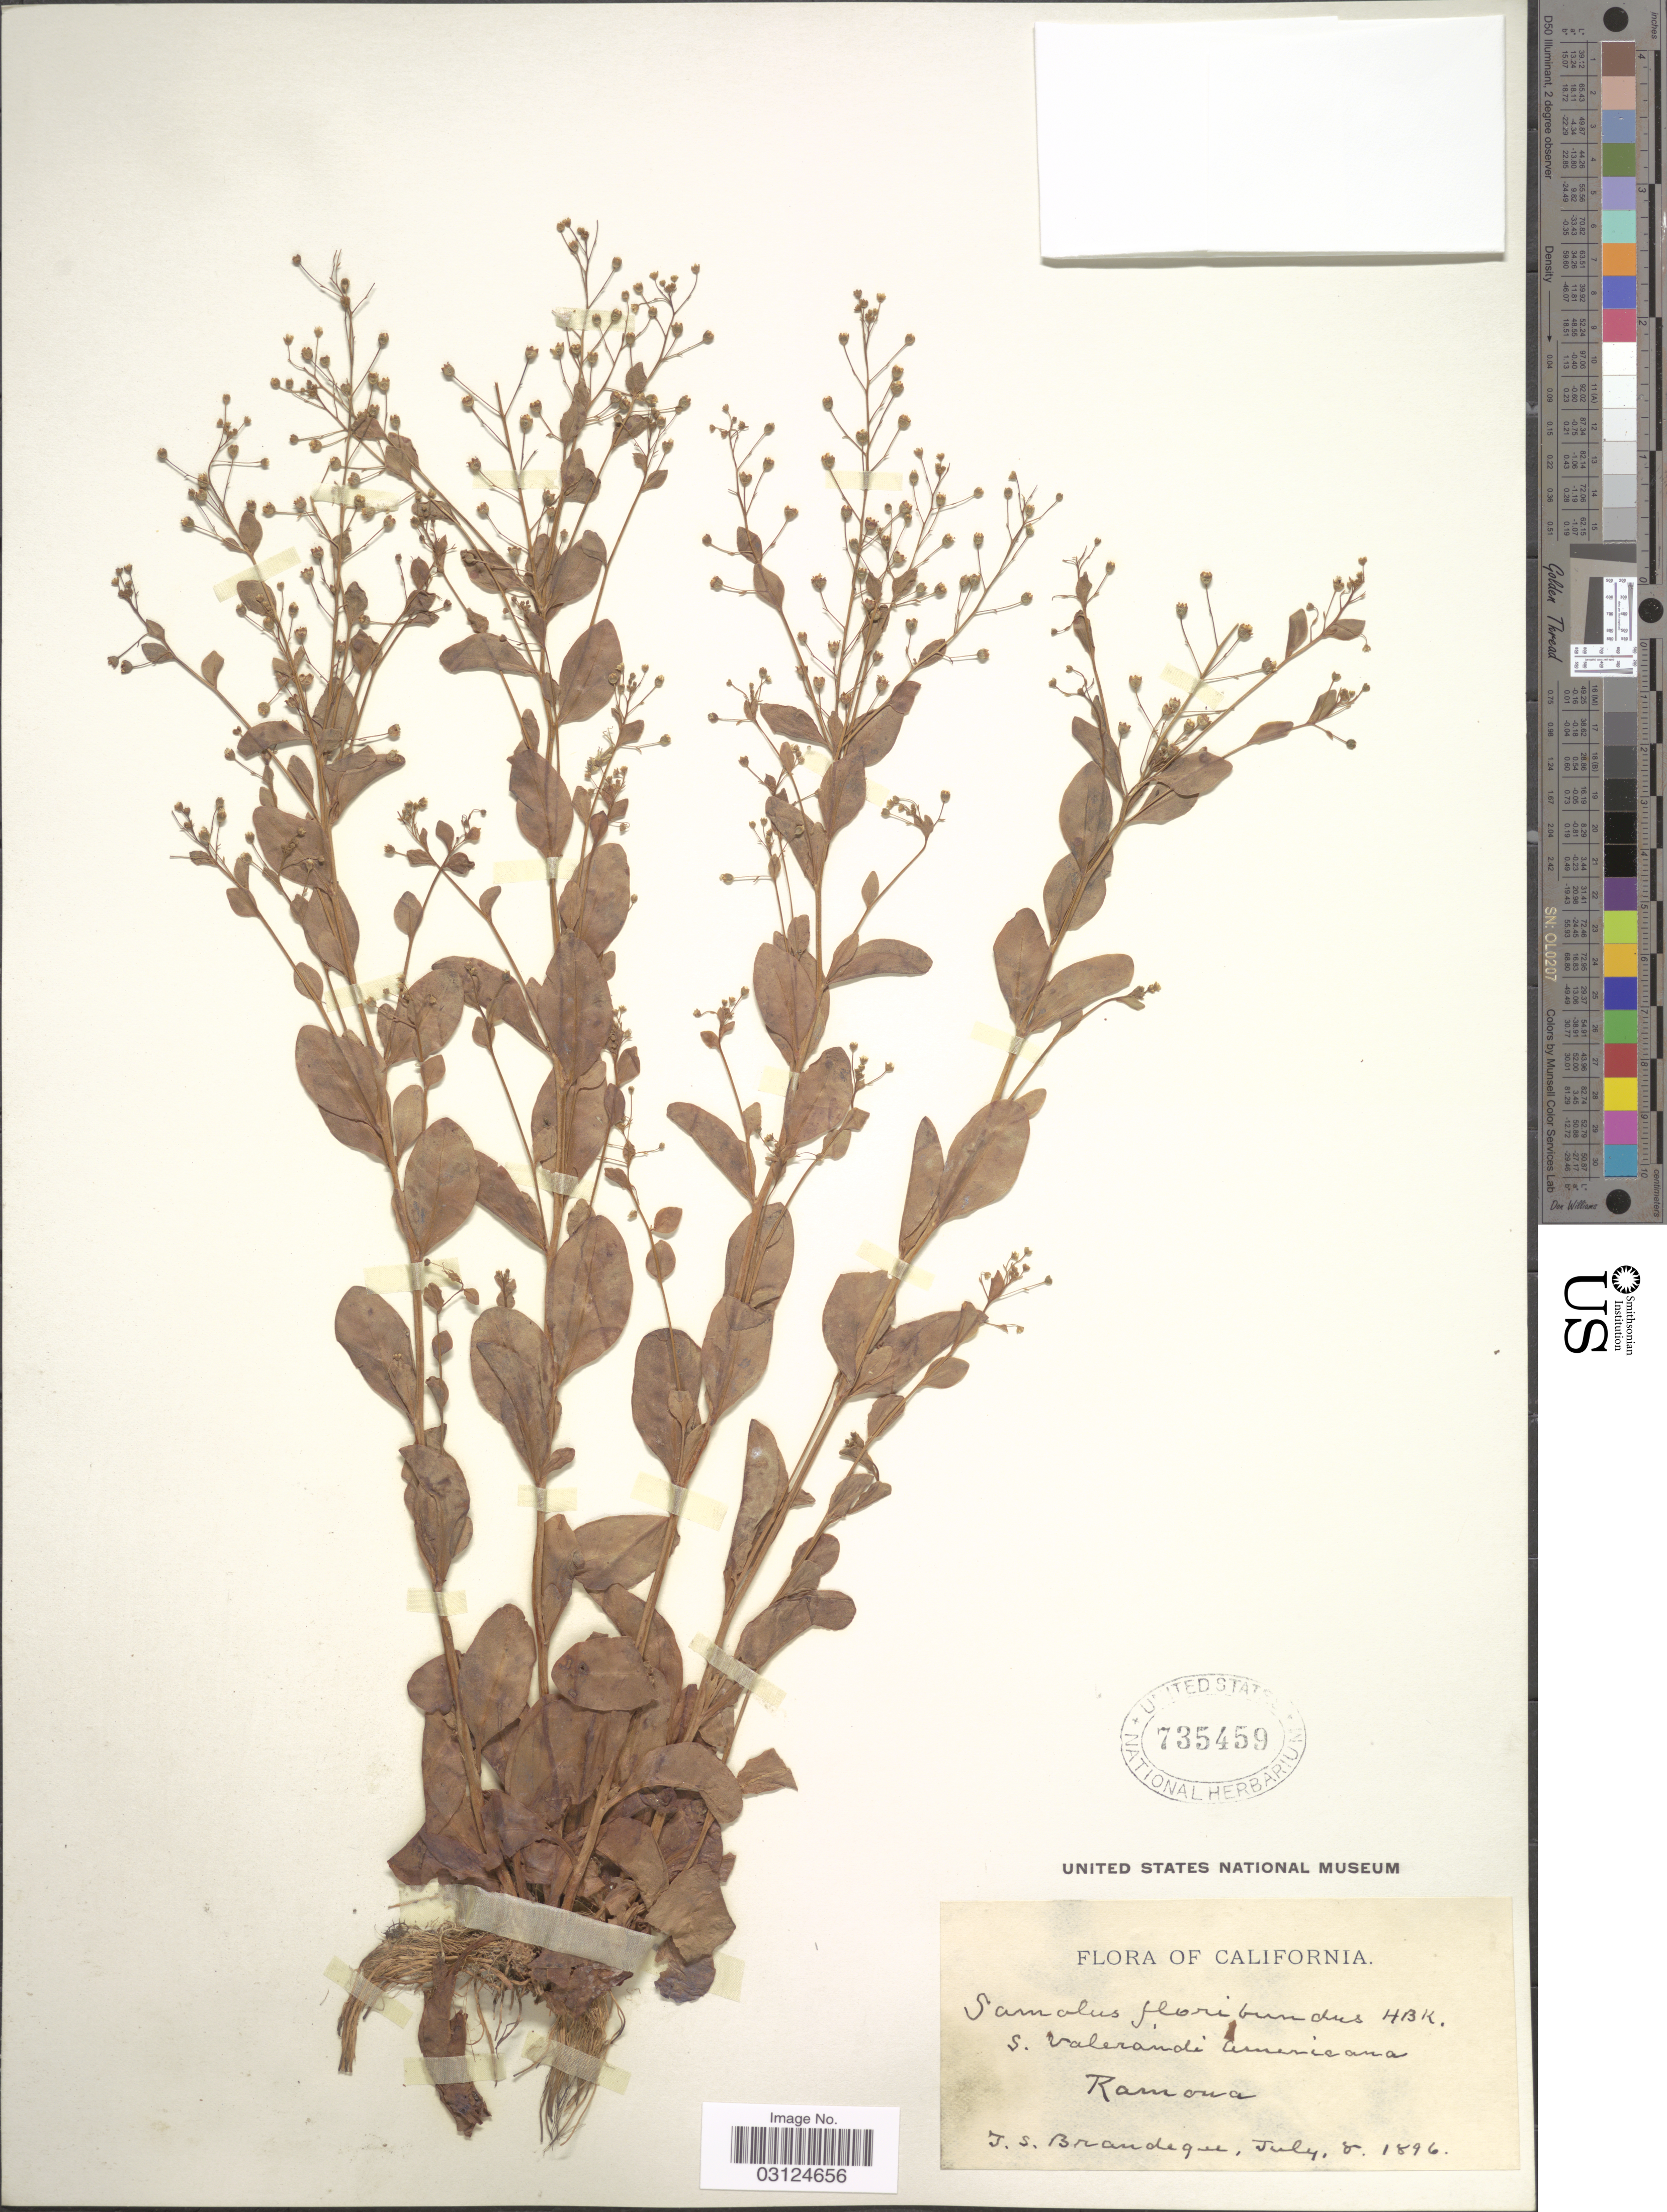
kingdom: Plantae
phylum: Tracheophyta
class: Magnoliopsida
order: Ericales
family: Primulaceae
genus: Samolus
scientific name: Samolus parviflorus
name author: Raf.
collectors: J. S. Brandegee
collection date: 1896-07-08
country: United States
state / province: California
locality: Ramona.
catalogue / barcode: US 735459